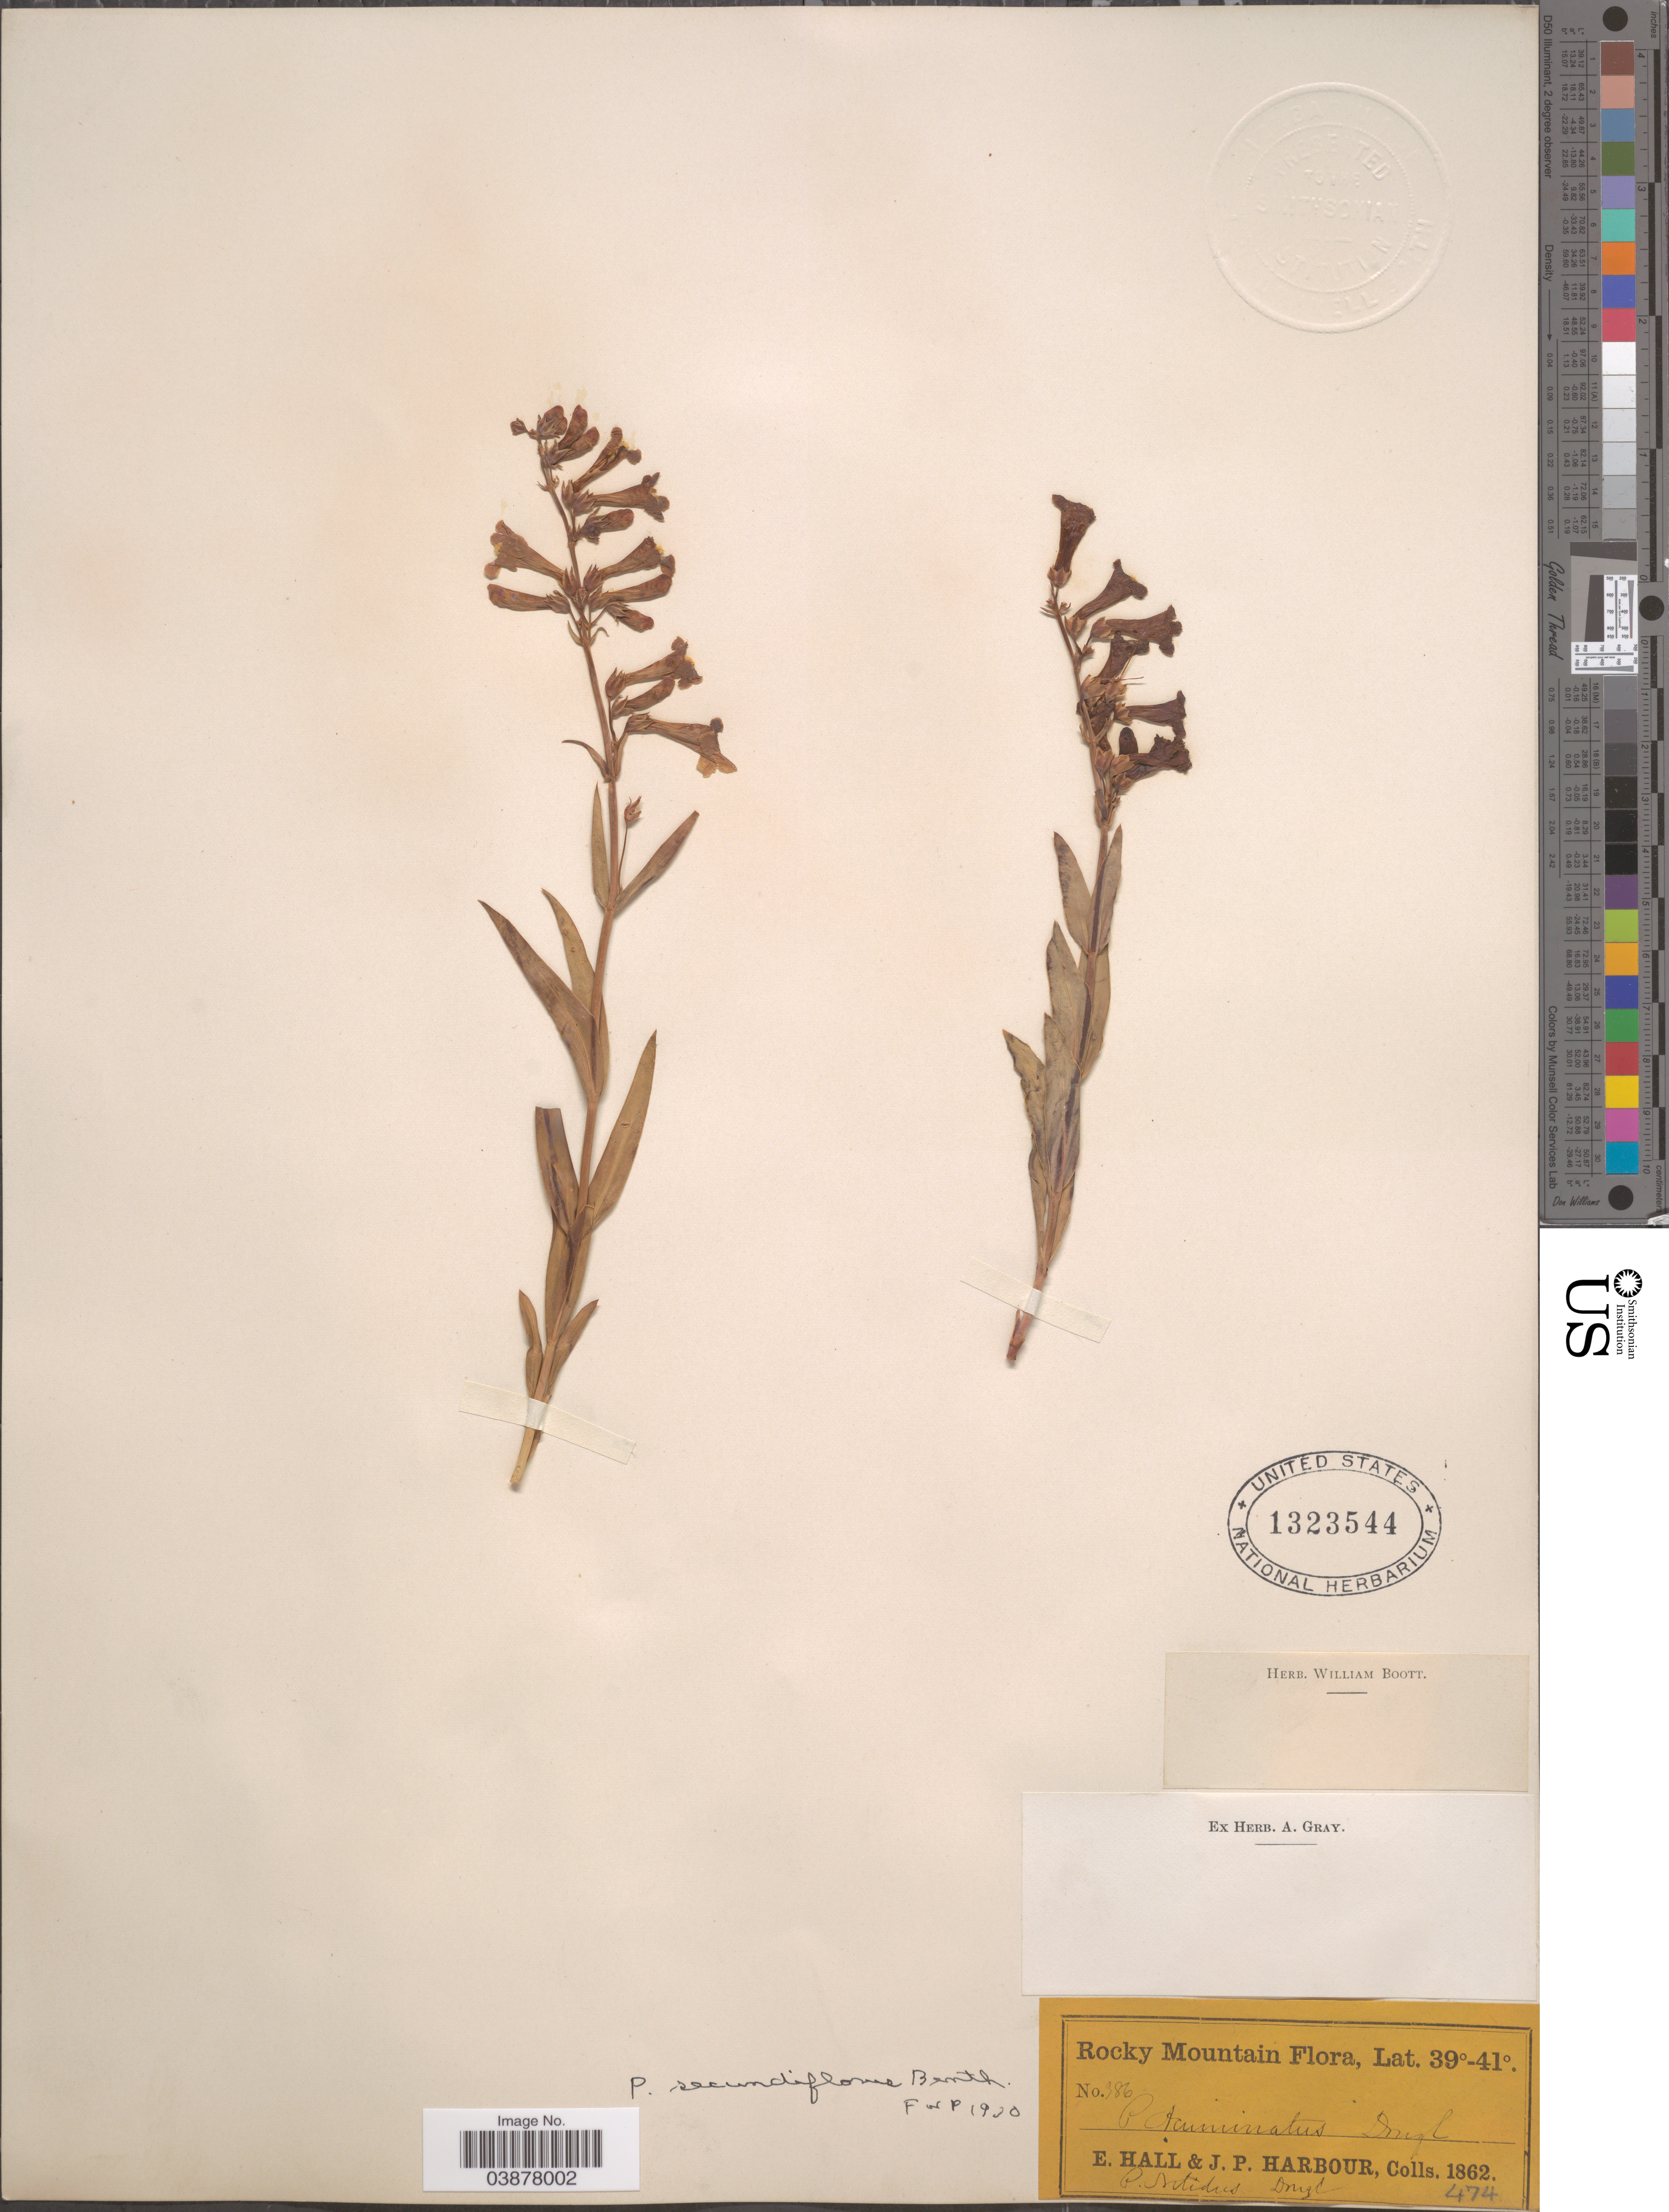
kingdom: Plantae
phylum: Tracheophyta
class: Magnoliopsida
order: Lamiales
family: Plantaginaceae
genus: Penstemon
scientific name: Penstemon secundiflorus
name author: Benth.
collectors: E. Hall & J. Harbour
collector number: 386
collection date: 1862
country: United States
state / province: Colorado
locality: Rocky Mountain.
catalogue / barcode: US 1323544